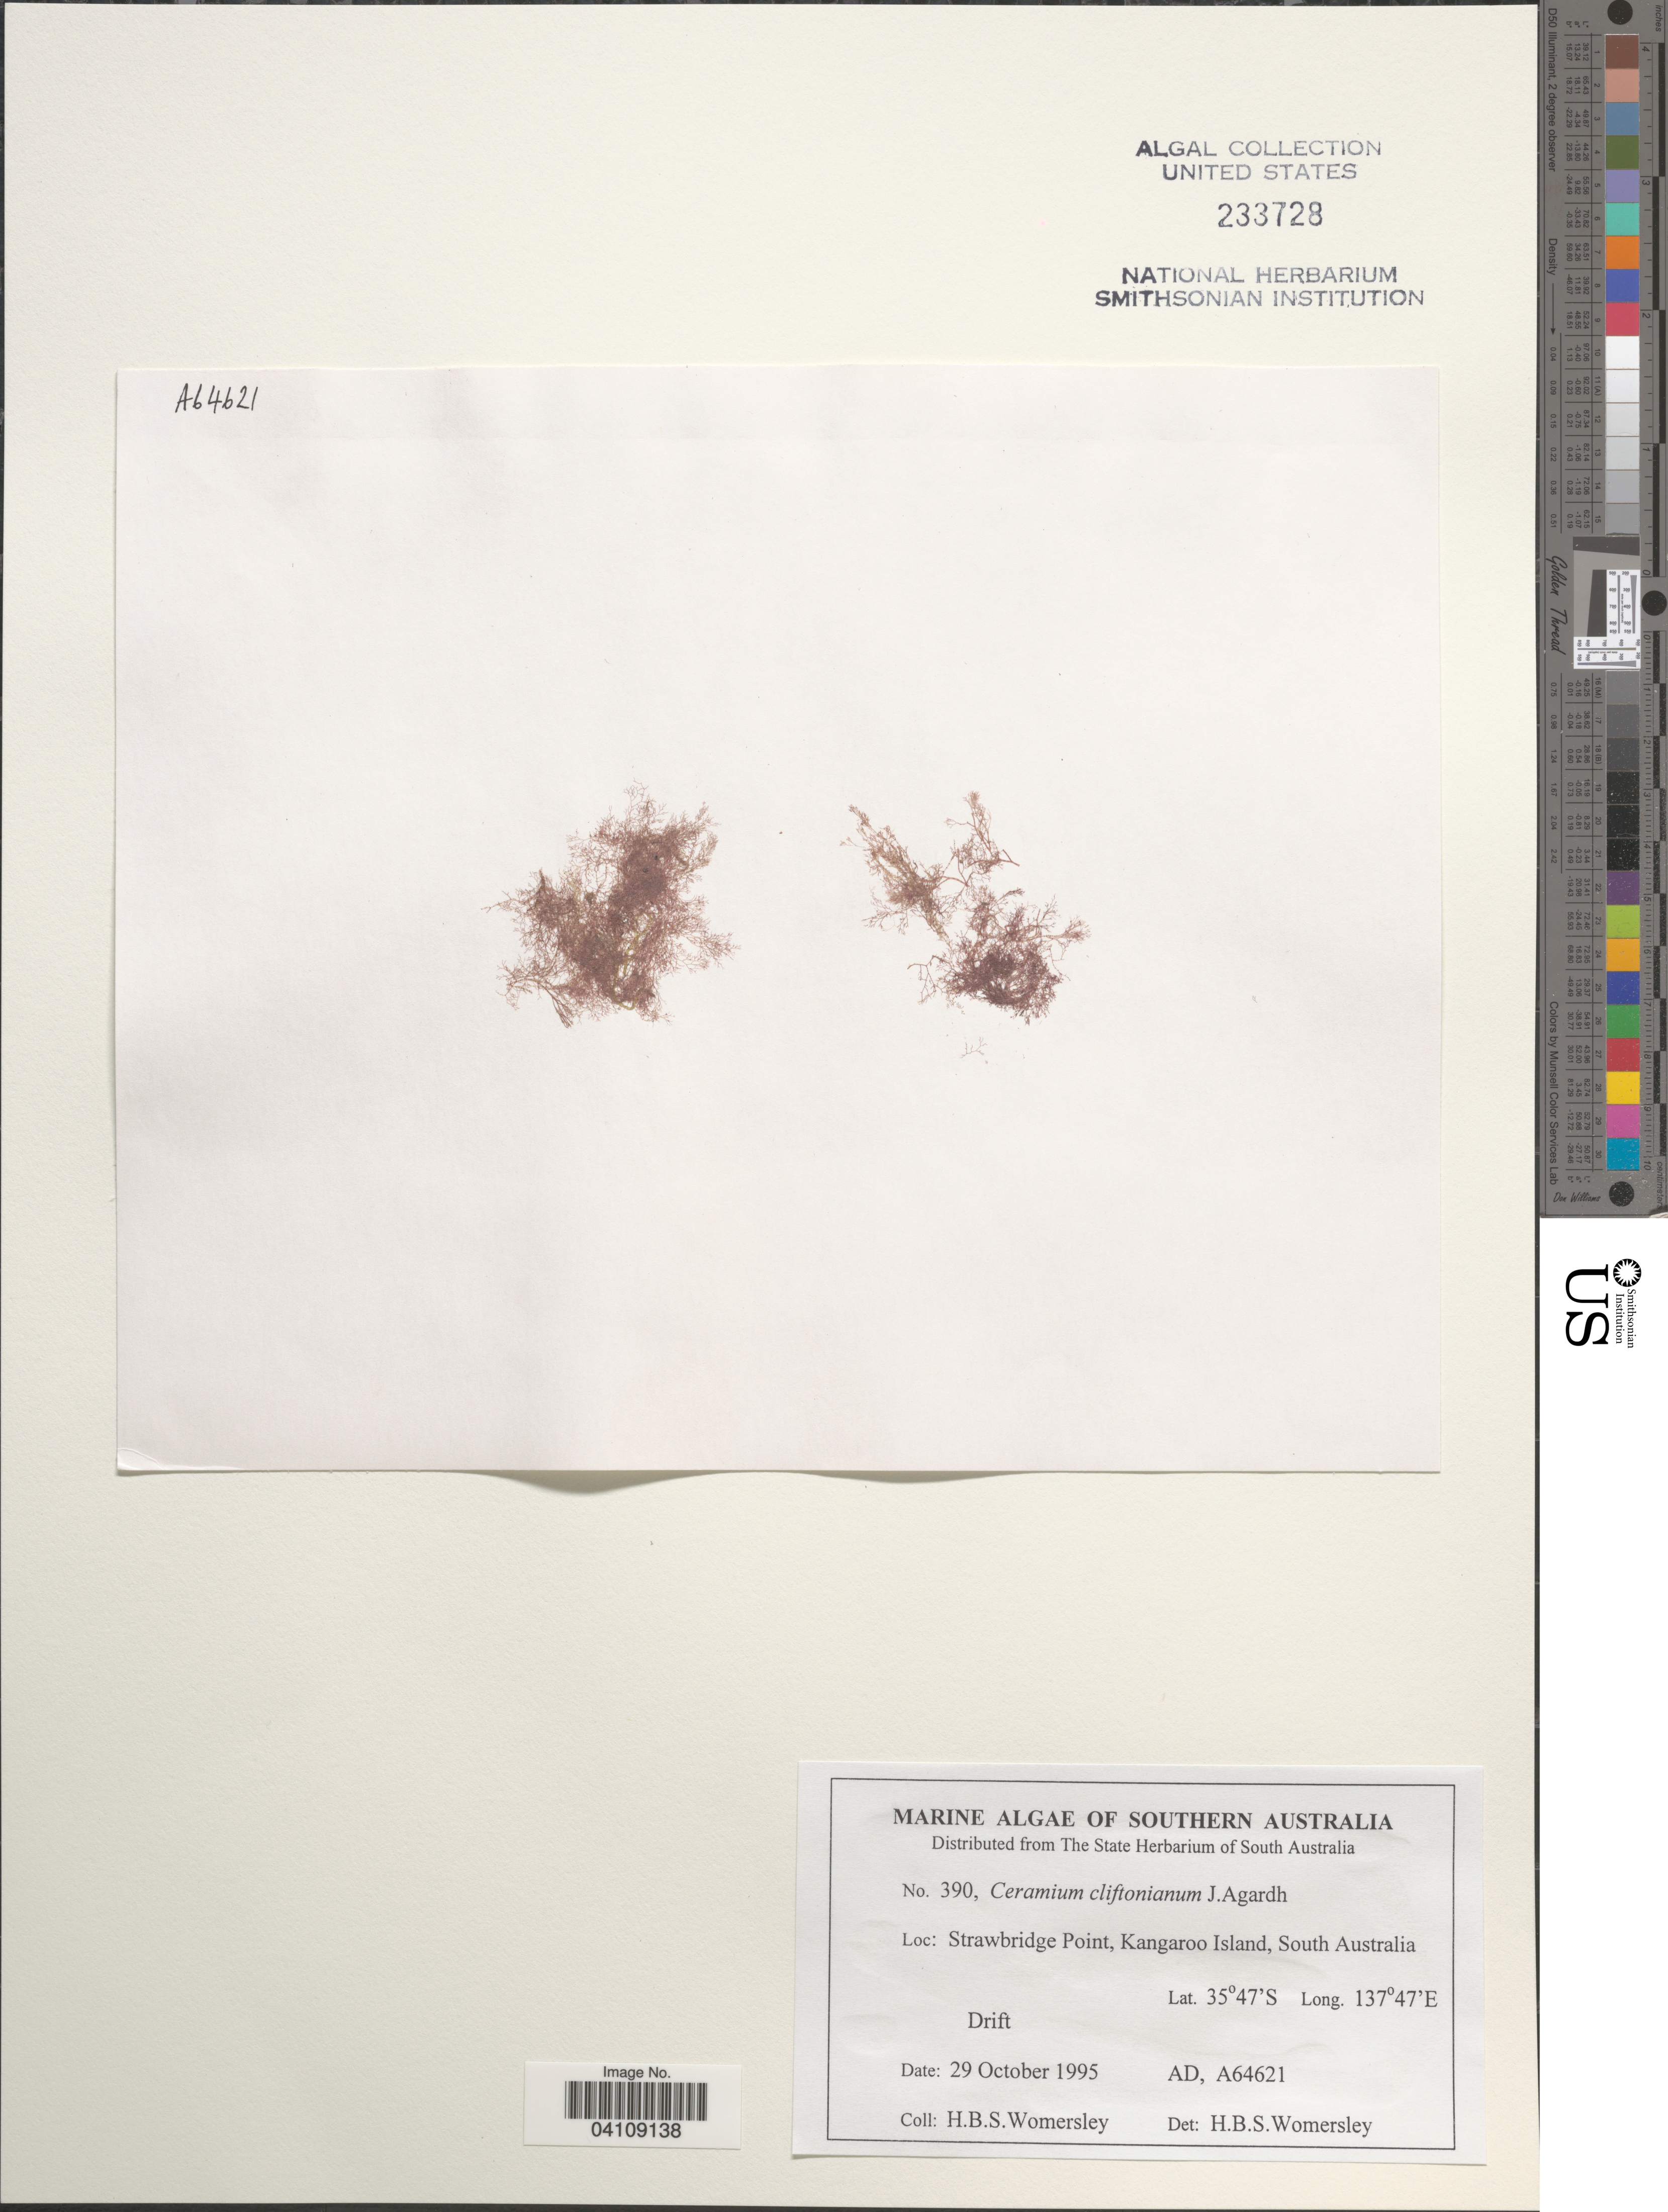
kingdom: Plantae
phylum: Rhodophyta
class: Florideophyceae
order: Ceramiales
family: Ceramiaceae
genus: Ceramium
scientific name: Ceramium cliftonianum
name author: J. Agardh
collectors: H. B. S. Womersley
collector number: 390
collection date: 1995-10-29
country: Australia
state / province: South Australia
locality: Southern Australia. Strawbridge Point, Kangaroo Island.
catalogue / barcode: US 233728